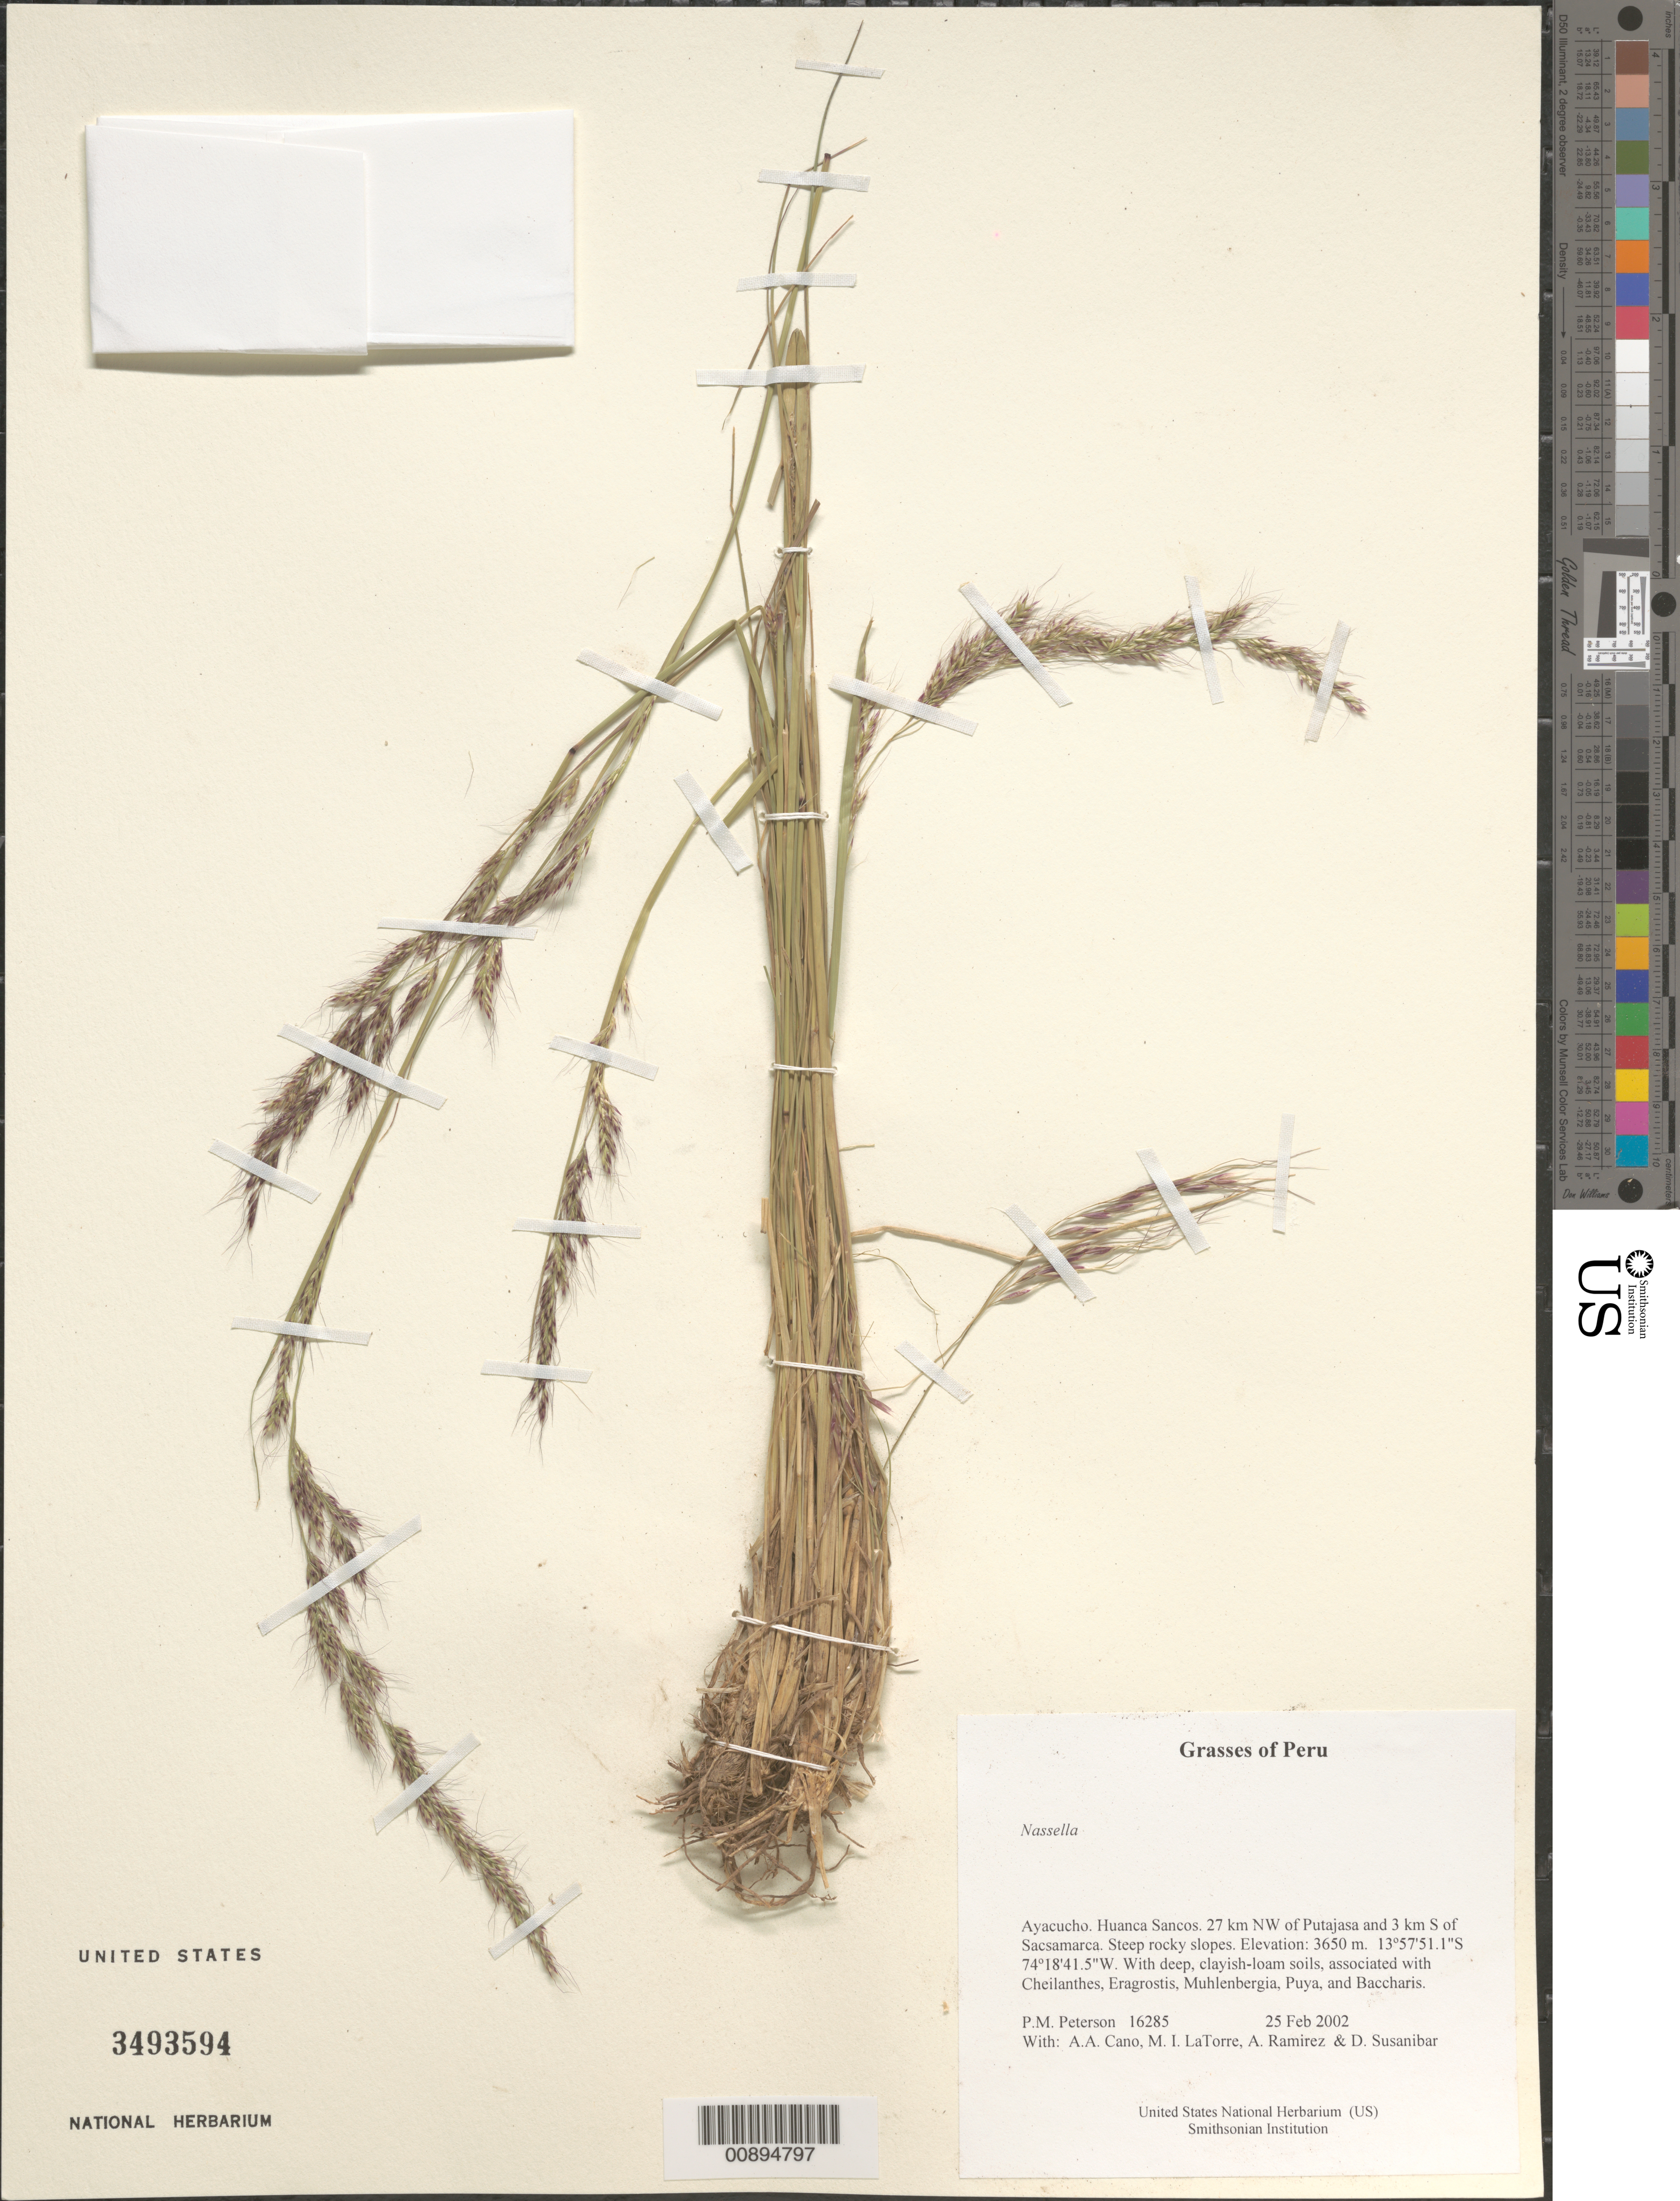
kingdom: Plantae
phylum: Tracheophyta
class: Liliopsida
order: Poales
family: Poaceae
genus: Nassella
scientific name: Nassella sp.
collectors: P. M. Peterson, A. Cano, M. I. La Torre, A. Ramírez & D. Susanibar Cruz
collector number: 16285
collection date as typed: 25 Feb 2002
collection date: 2002-02-25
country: Peru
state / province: Ayacucho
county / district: Huanca Sancos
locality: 27 km NW of Putajasa and 3 km S of Sacsamarca. Steep rocky slopes.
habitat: With deep, clayish-loam soils, associated with ~Cheilanthes, Eragrostis, Muhlenbergia, Puya, and Baccharis~.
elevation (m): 3650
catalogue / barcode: US 3493594